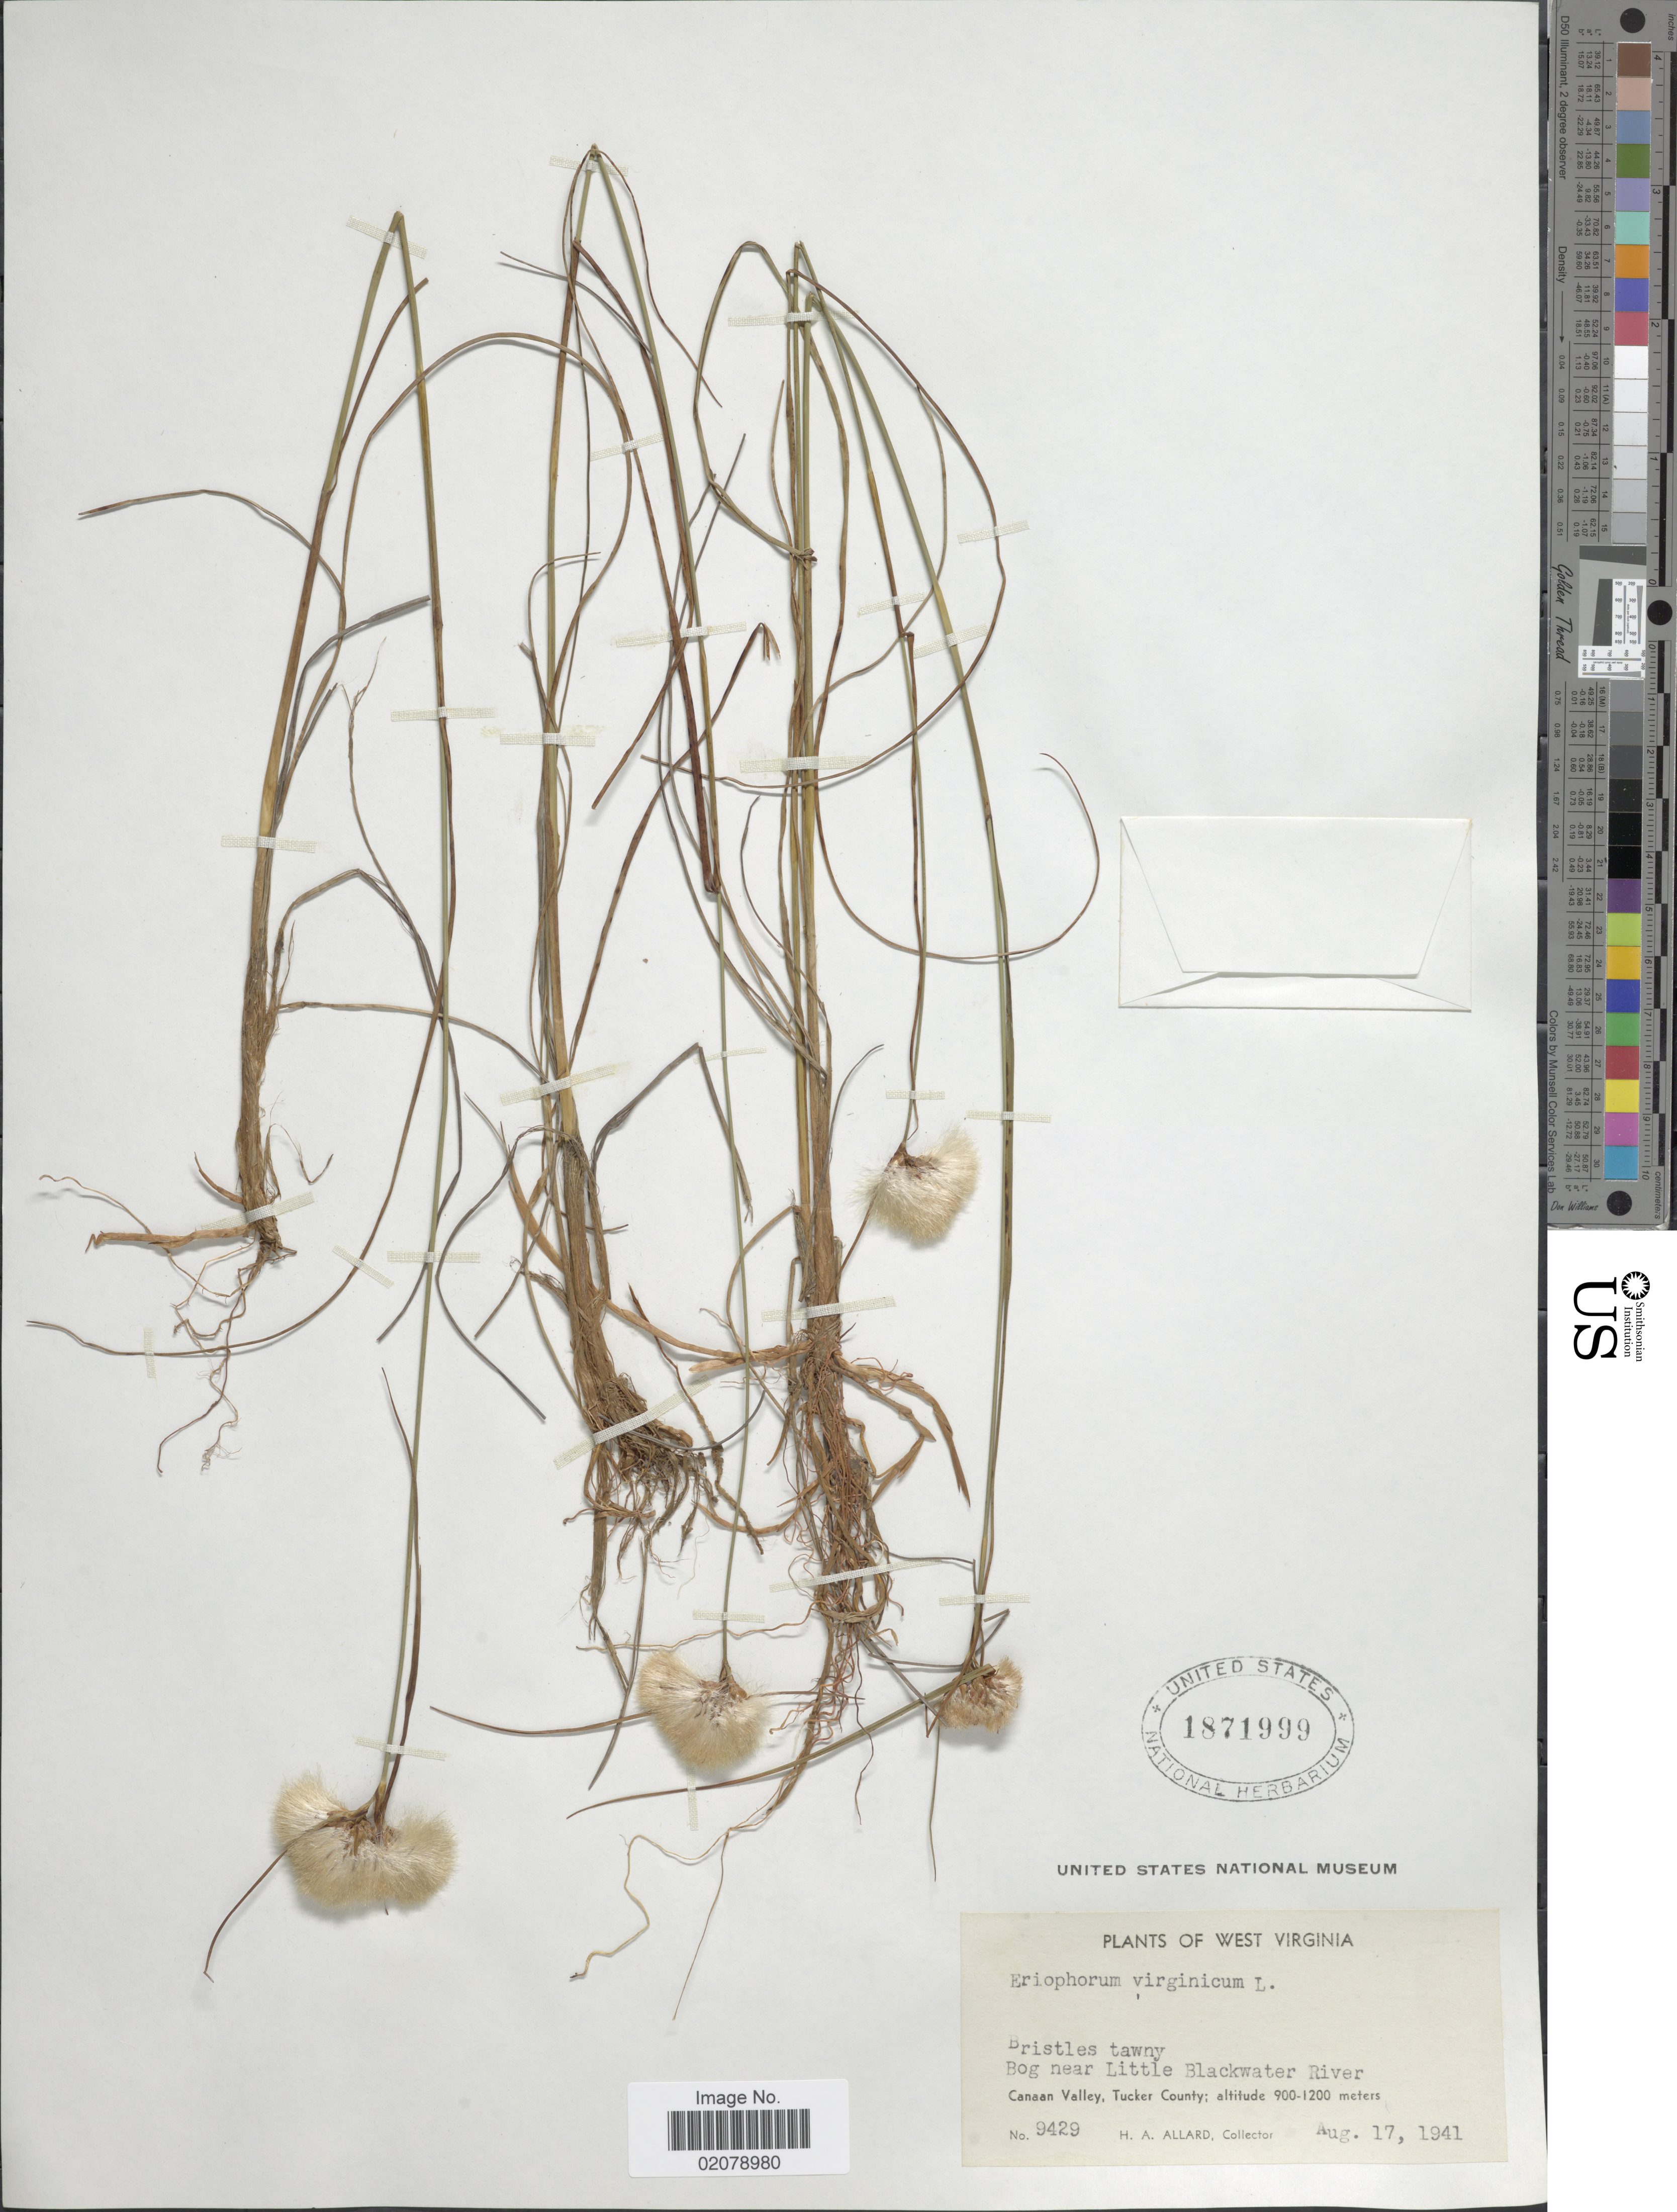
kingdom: Plantae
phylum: Tracheophyta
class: Liliopsida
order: Poales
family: Cyperaceae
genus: Eriophorum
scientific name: Eriophorum virginicum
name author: L.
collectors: H. A. Allard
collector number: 9429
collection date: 1941-08-17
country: United States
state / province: West Virginia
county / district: Tucker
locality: Bog near Little Blackwater River, Canaan Valley, Tucker County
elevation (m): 900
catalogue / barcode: US 1871999